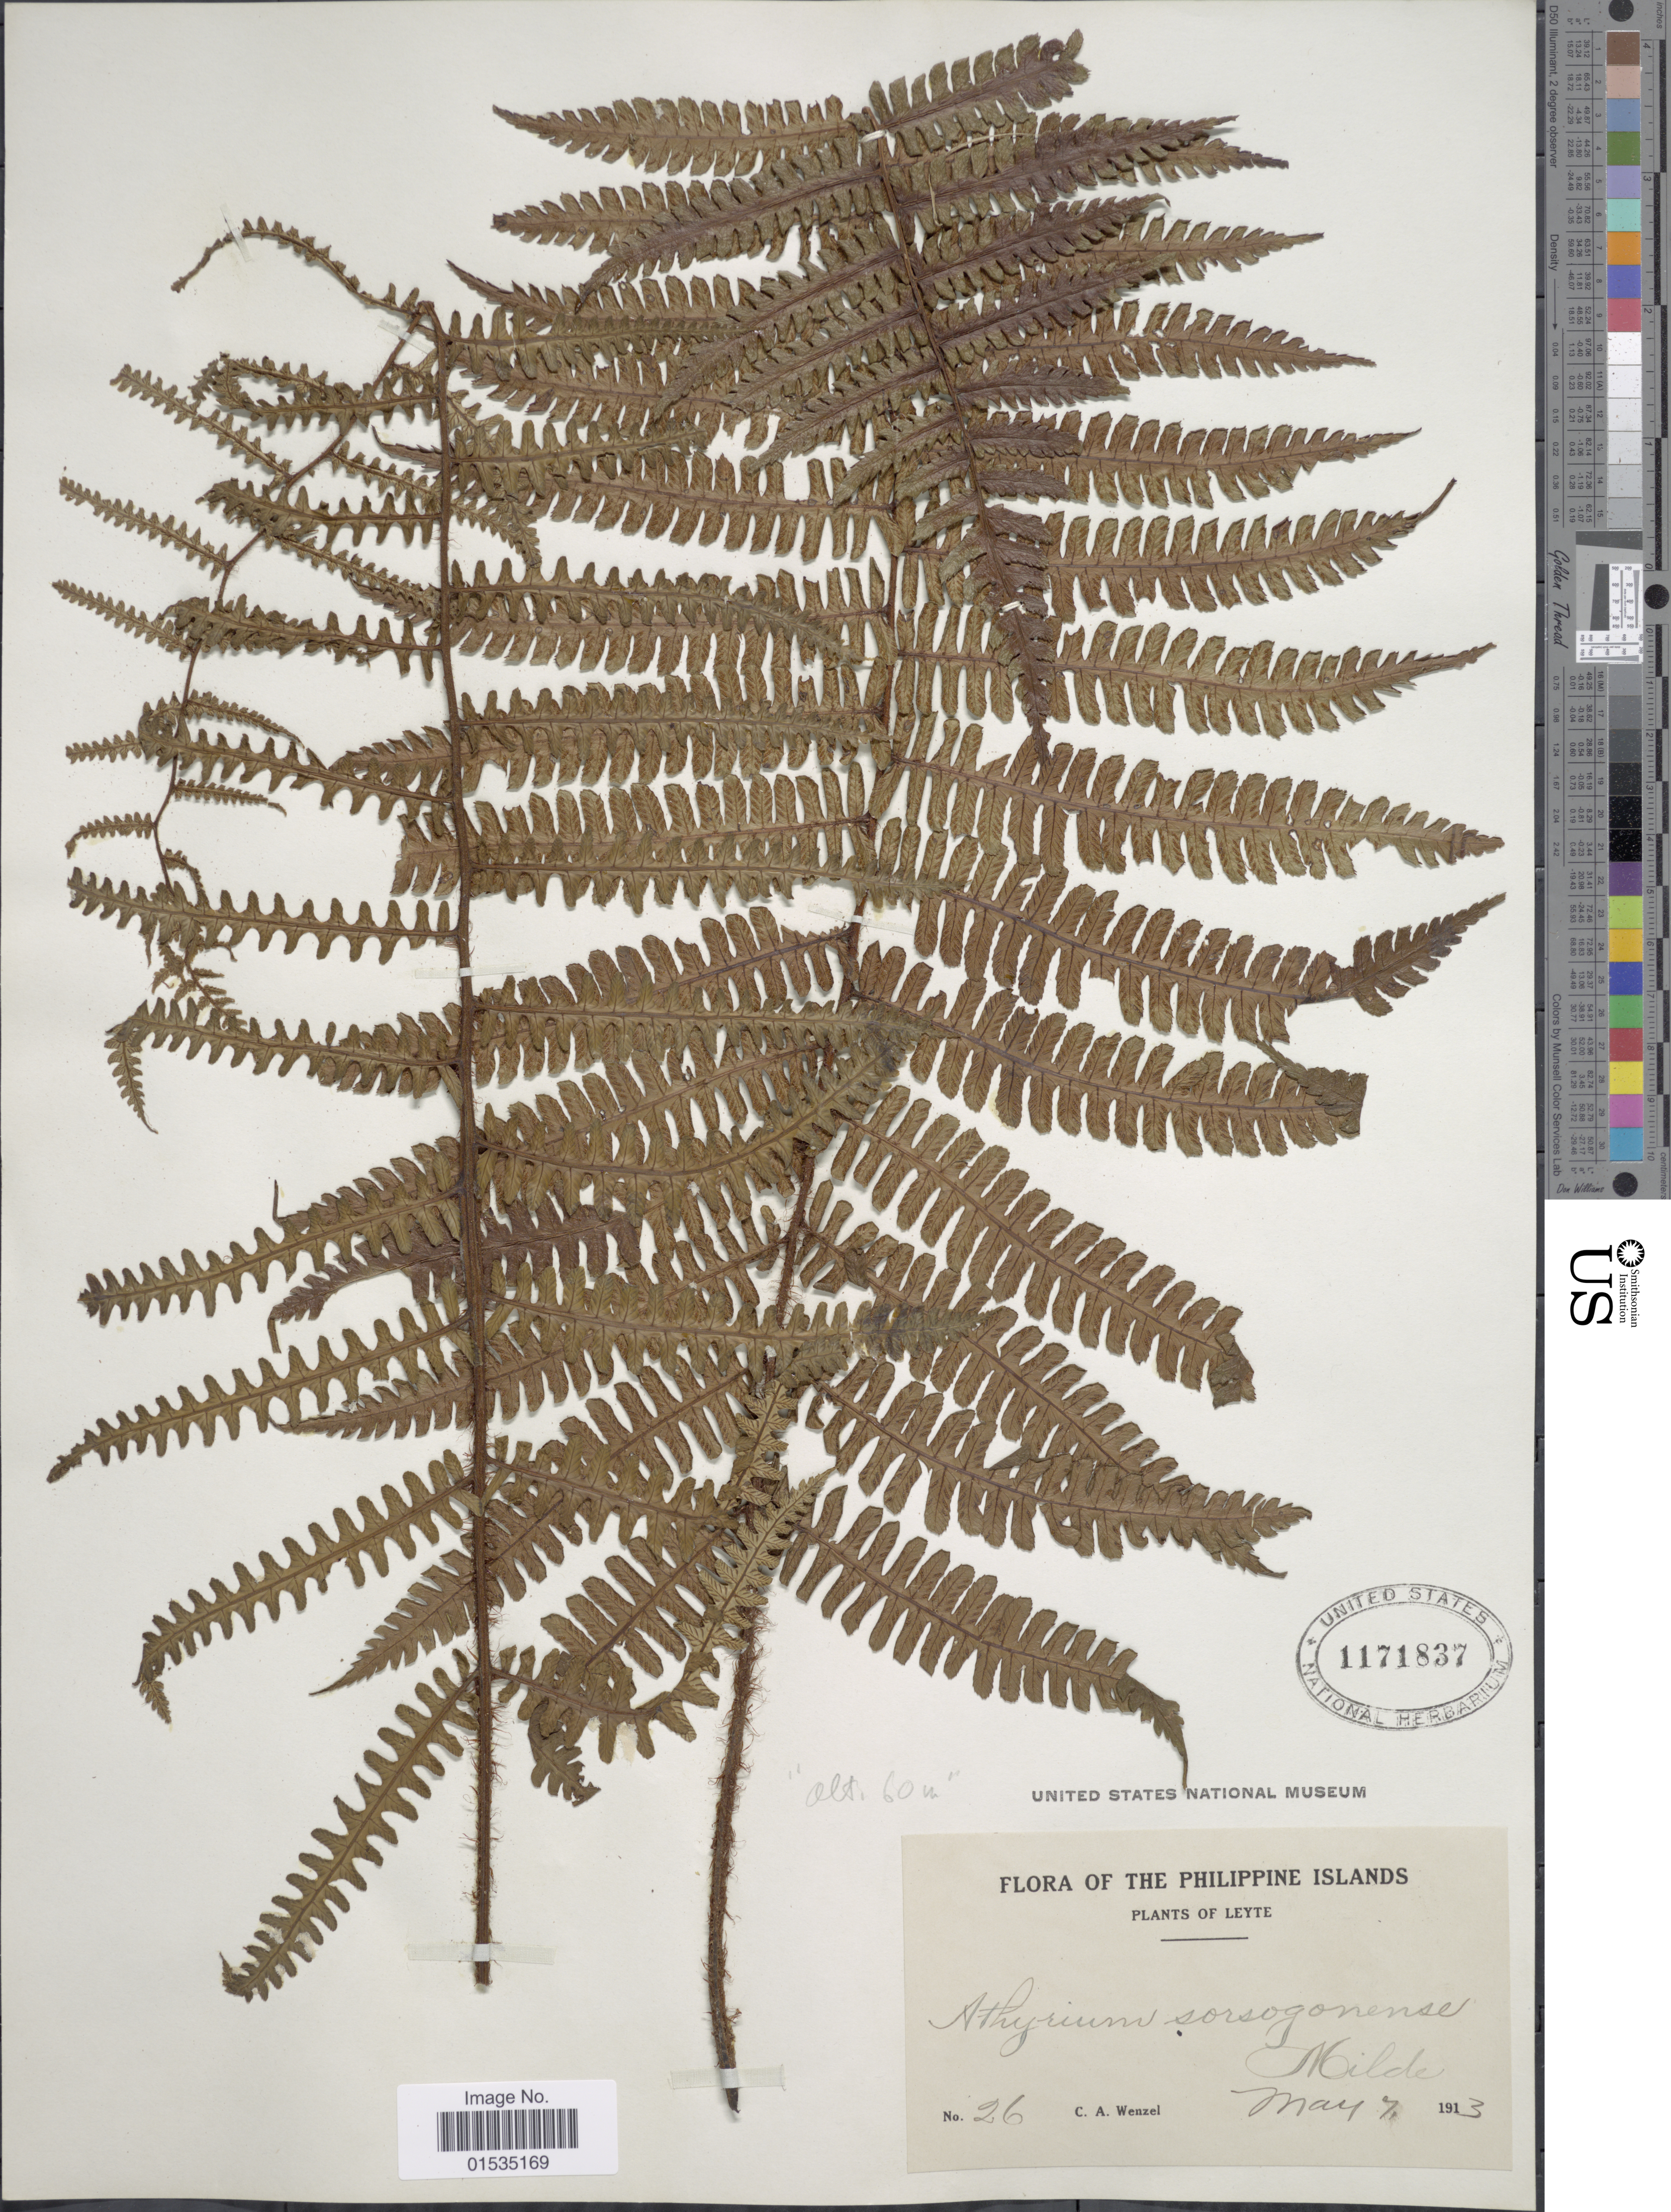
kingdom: Plantae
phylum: Tracheophyta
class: Polypodiopsida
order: Polypodiales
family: Athyriaceae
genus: Diplazium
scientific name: Diplazium sorzogonense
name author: (C. Presl) C. Presl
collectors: C. Wenzel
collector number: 26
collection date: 1913-05-07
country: Philippines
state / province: Eastern Visayas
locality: Leyte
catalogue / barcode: US 1171837